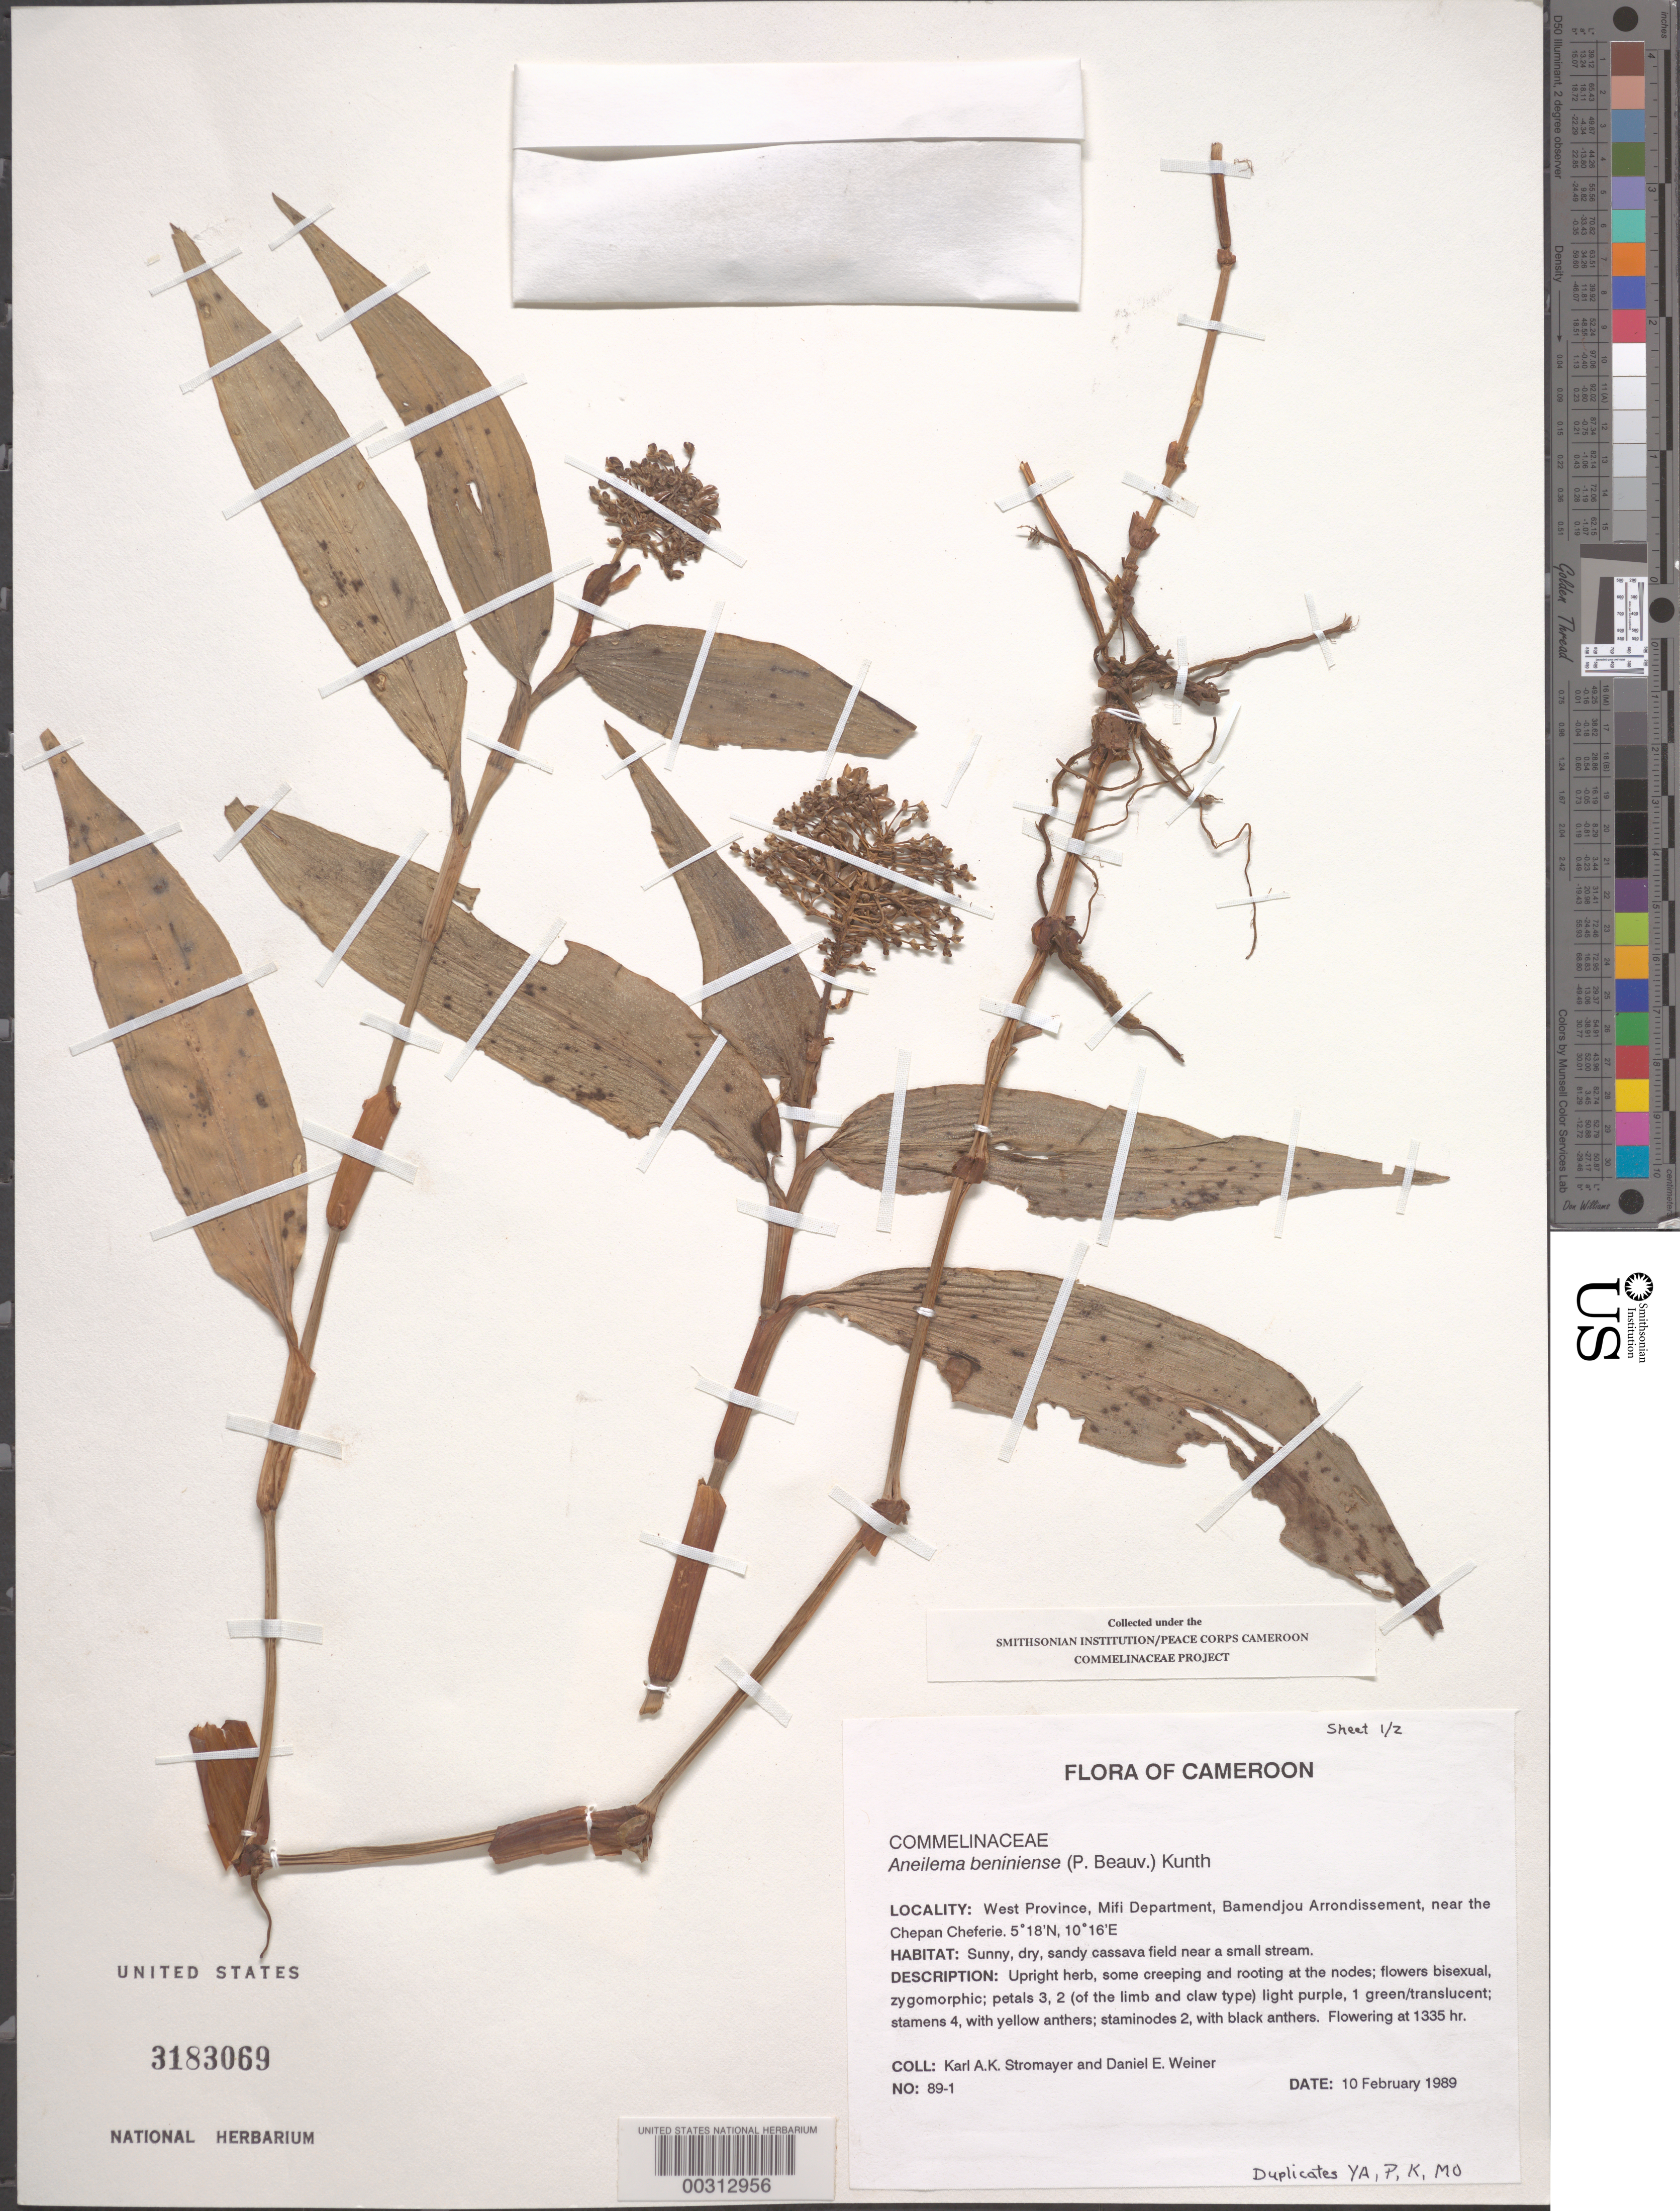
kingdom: Plantae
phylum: Tracheophyta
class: Liliopsida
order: Commelinales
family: Commelinaceae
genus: Aneilema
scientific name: Aneilema beniniense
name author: (P. Beauv.) Kunth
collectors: K. A. Stromayer & D. Weiner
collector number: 89-1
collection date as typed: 10 Feb 1989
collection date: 1989-02-10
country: Cameroon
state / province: Ouest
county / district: Mifi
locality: Bamendjou arrondissement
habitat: Sunny, dry, sandy cassava field near a small stream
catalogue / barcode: US 3183069